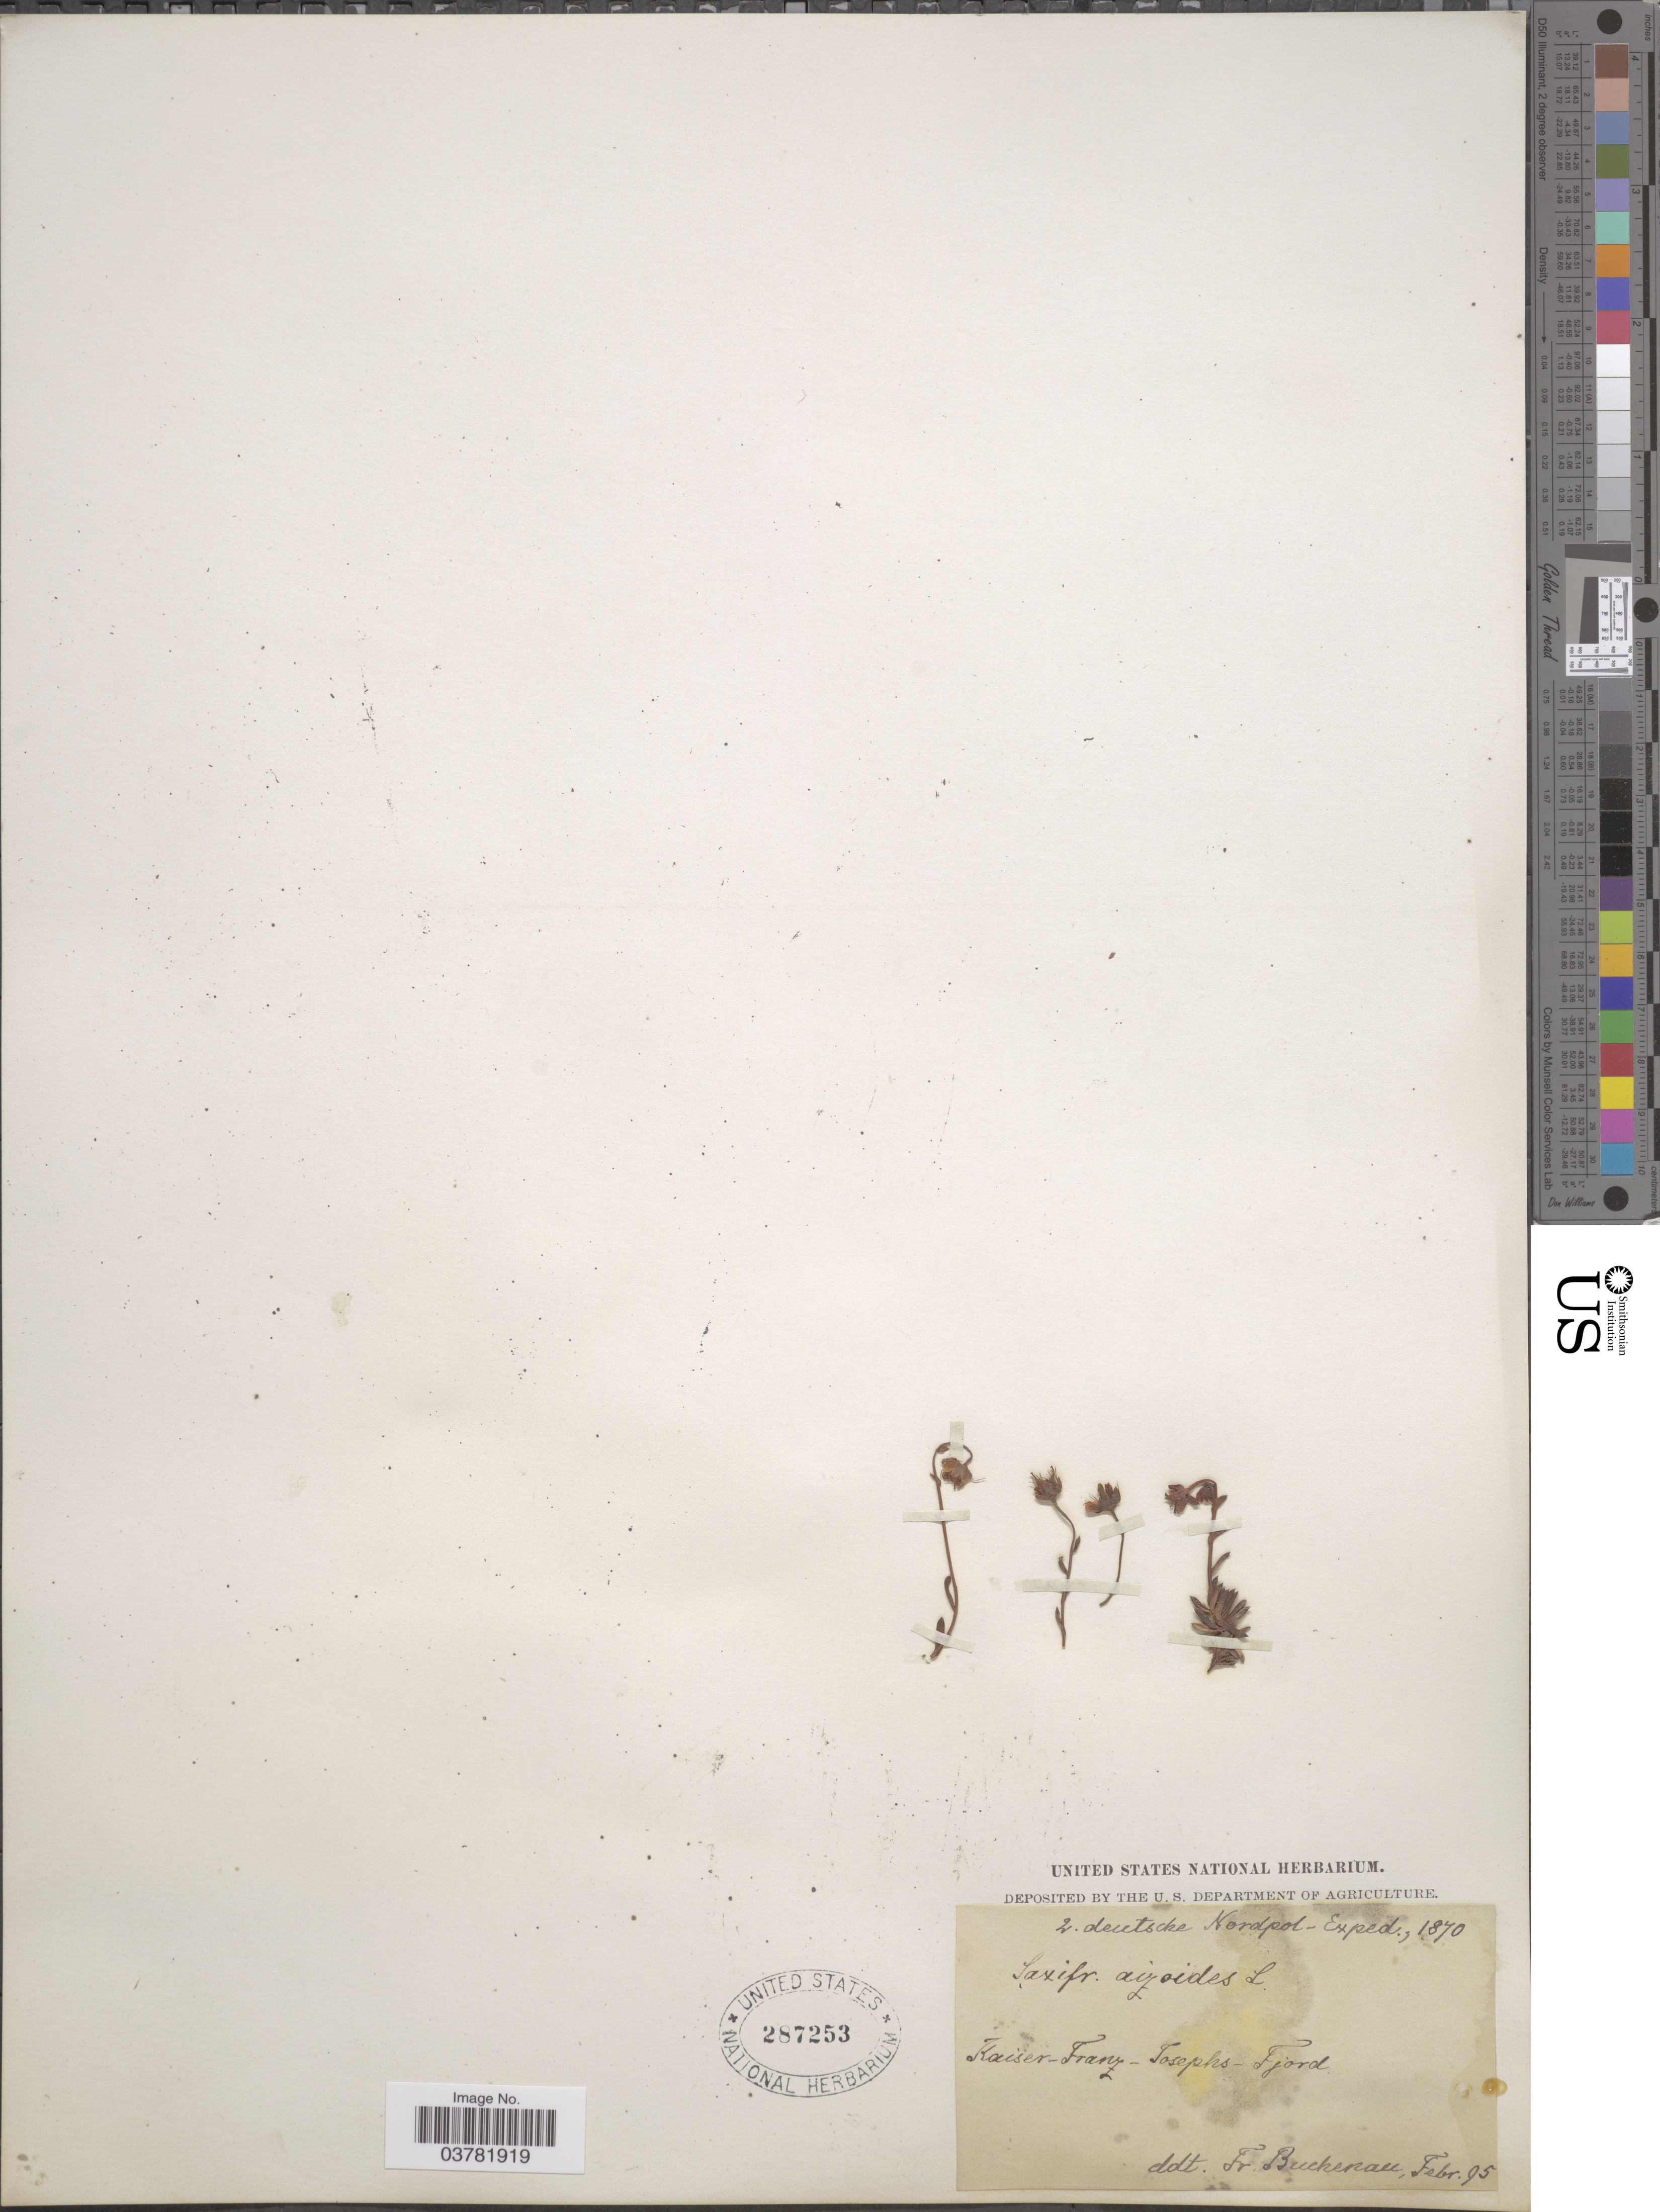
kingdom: Plantae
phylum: Tracheophyta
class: Magnoliopsida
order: Saxifragales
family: Saxifragaceae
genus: Saxifraga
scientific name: Saxifraga aizoides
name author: L.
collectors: F. Buchenau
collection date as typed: Transcribed d/m/y: /2/95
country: Greenland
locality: Deutsche Nordpol-Exped.,1870. Kaiser-Franz-Josephs-Fjord.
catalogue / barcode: US 287253